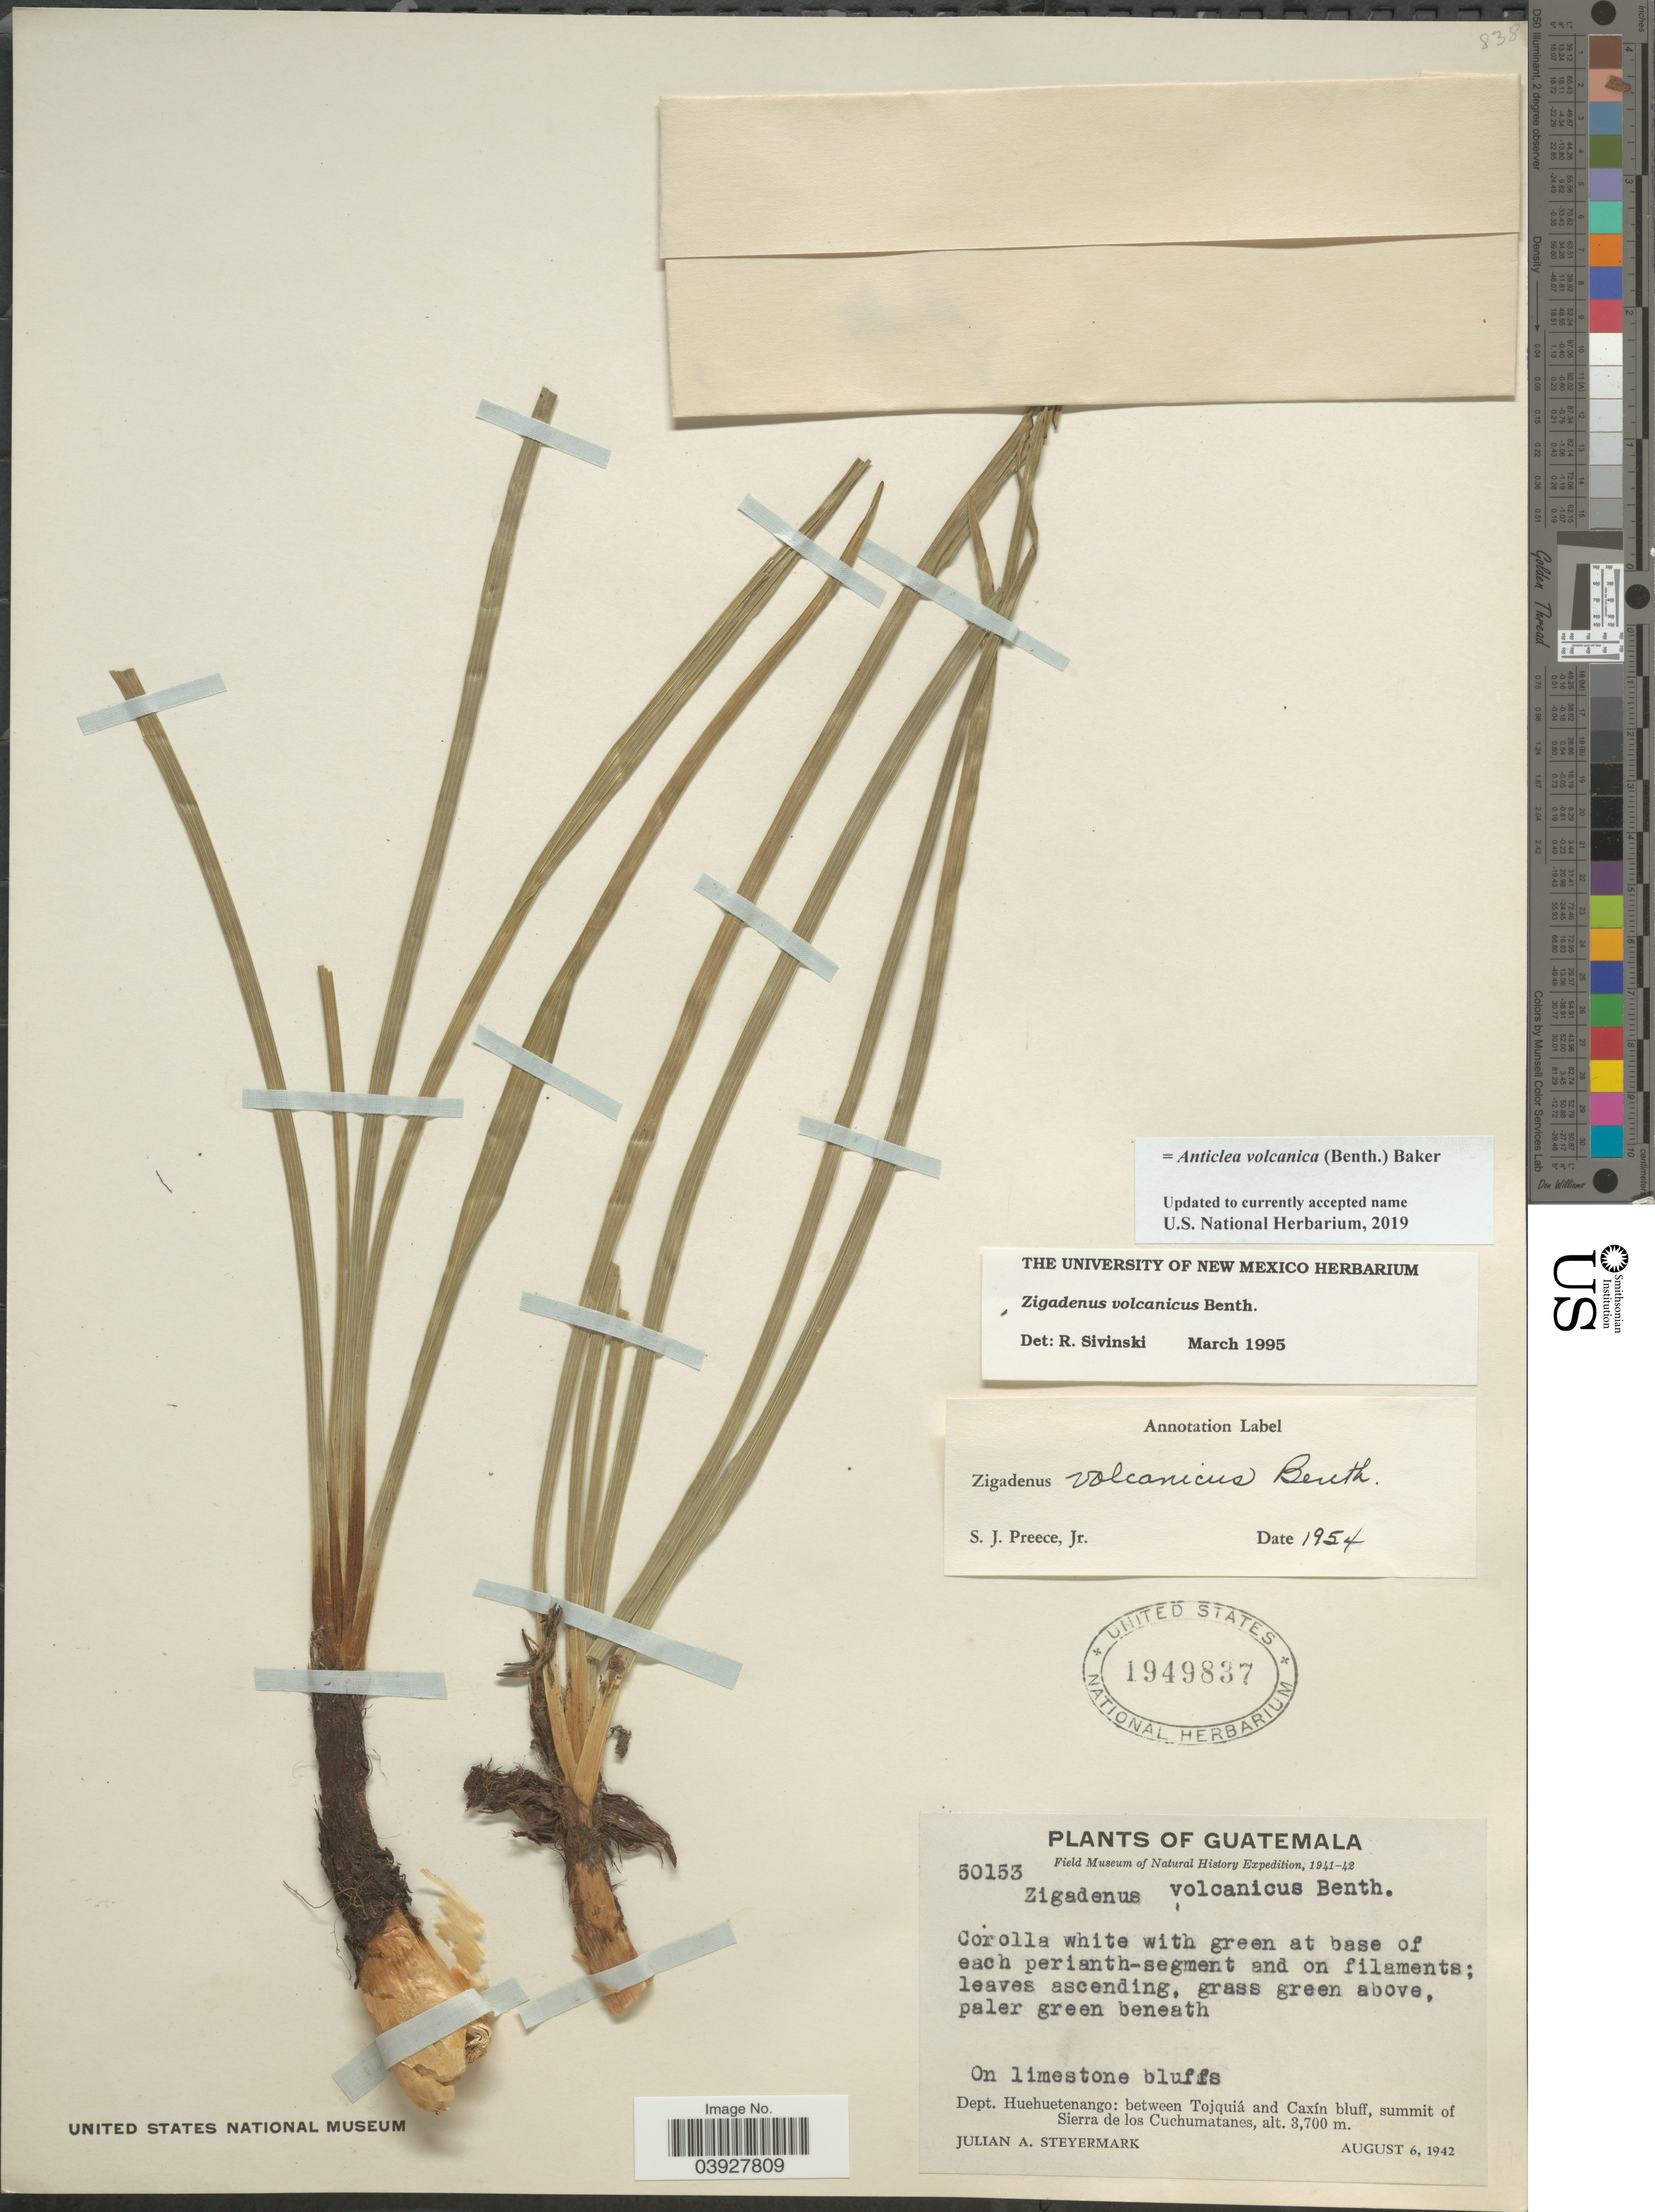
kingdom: Plantae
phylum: Tracheophyta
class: Liliopsida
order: Liliales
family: Melanthiaceae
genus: Anticlea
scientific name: Anticlea volcanica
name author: (Benth.) Baker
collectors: J. Steyermark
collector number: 50153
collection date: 1942-08-06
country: Guatemala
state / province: Huehuetenango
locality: On limestone bluffs. Dept. Huehuetenango: between Tojquiá and Caxín bluff, summit of Sierra de los Cuchumatanes.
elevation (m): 3700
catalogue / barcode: US 1949837